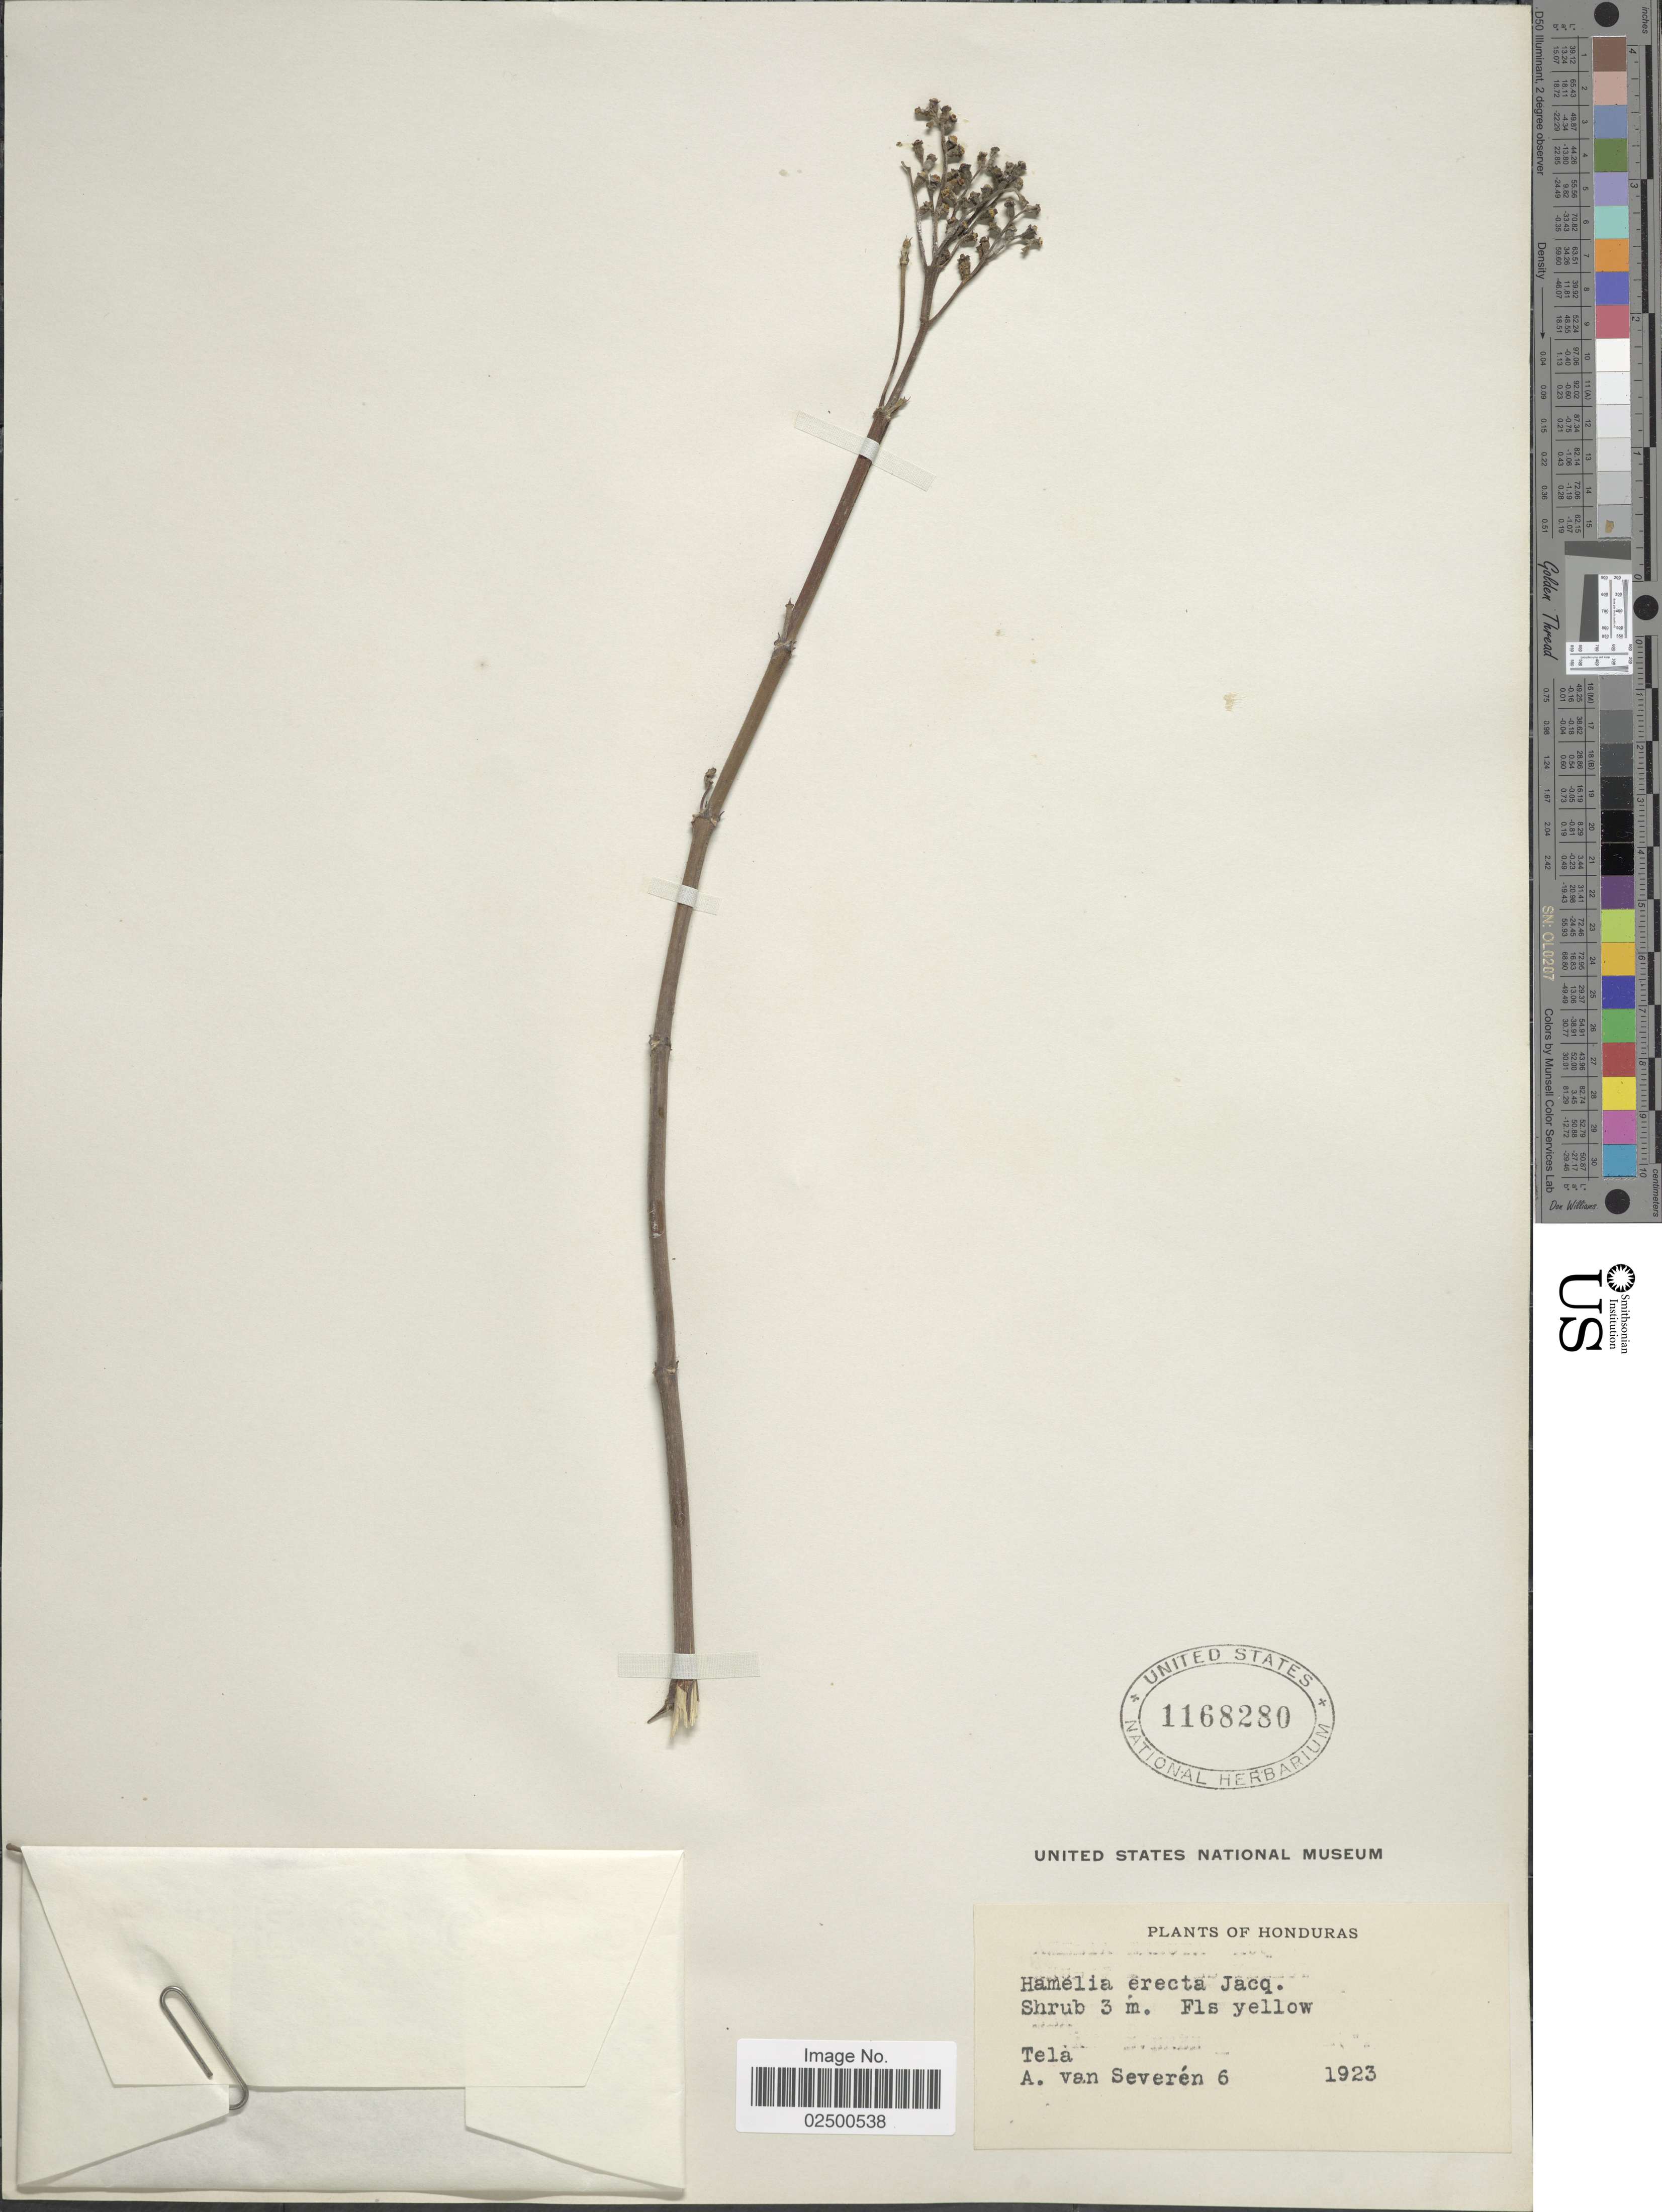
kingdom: Plantae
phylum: Tracheophyta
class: Magnoliopsida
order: Gentianales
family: Rubiaceae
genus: Hamelia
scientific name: Hamelia erecta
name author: Jacq.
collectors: A. Van Severen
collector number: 6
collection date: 1923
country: Honduras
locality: Tela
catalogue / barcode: US 1168280